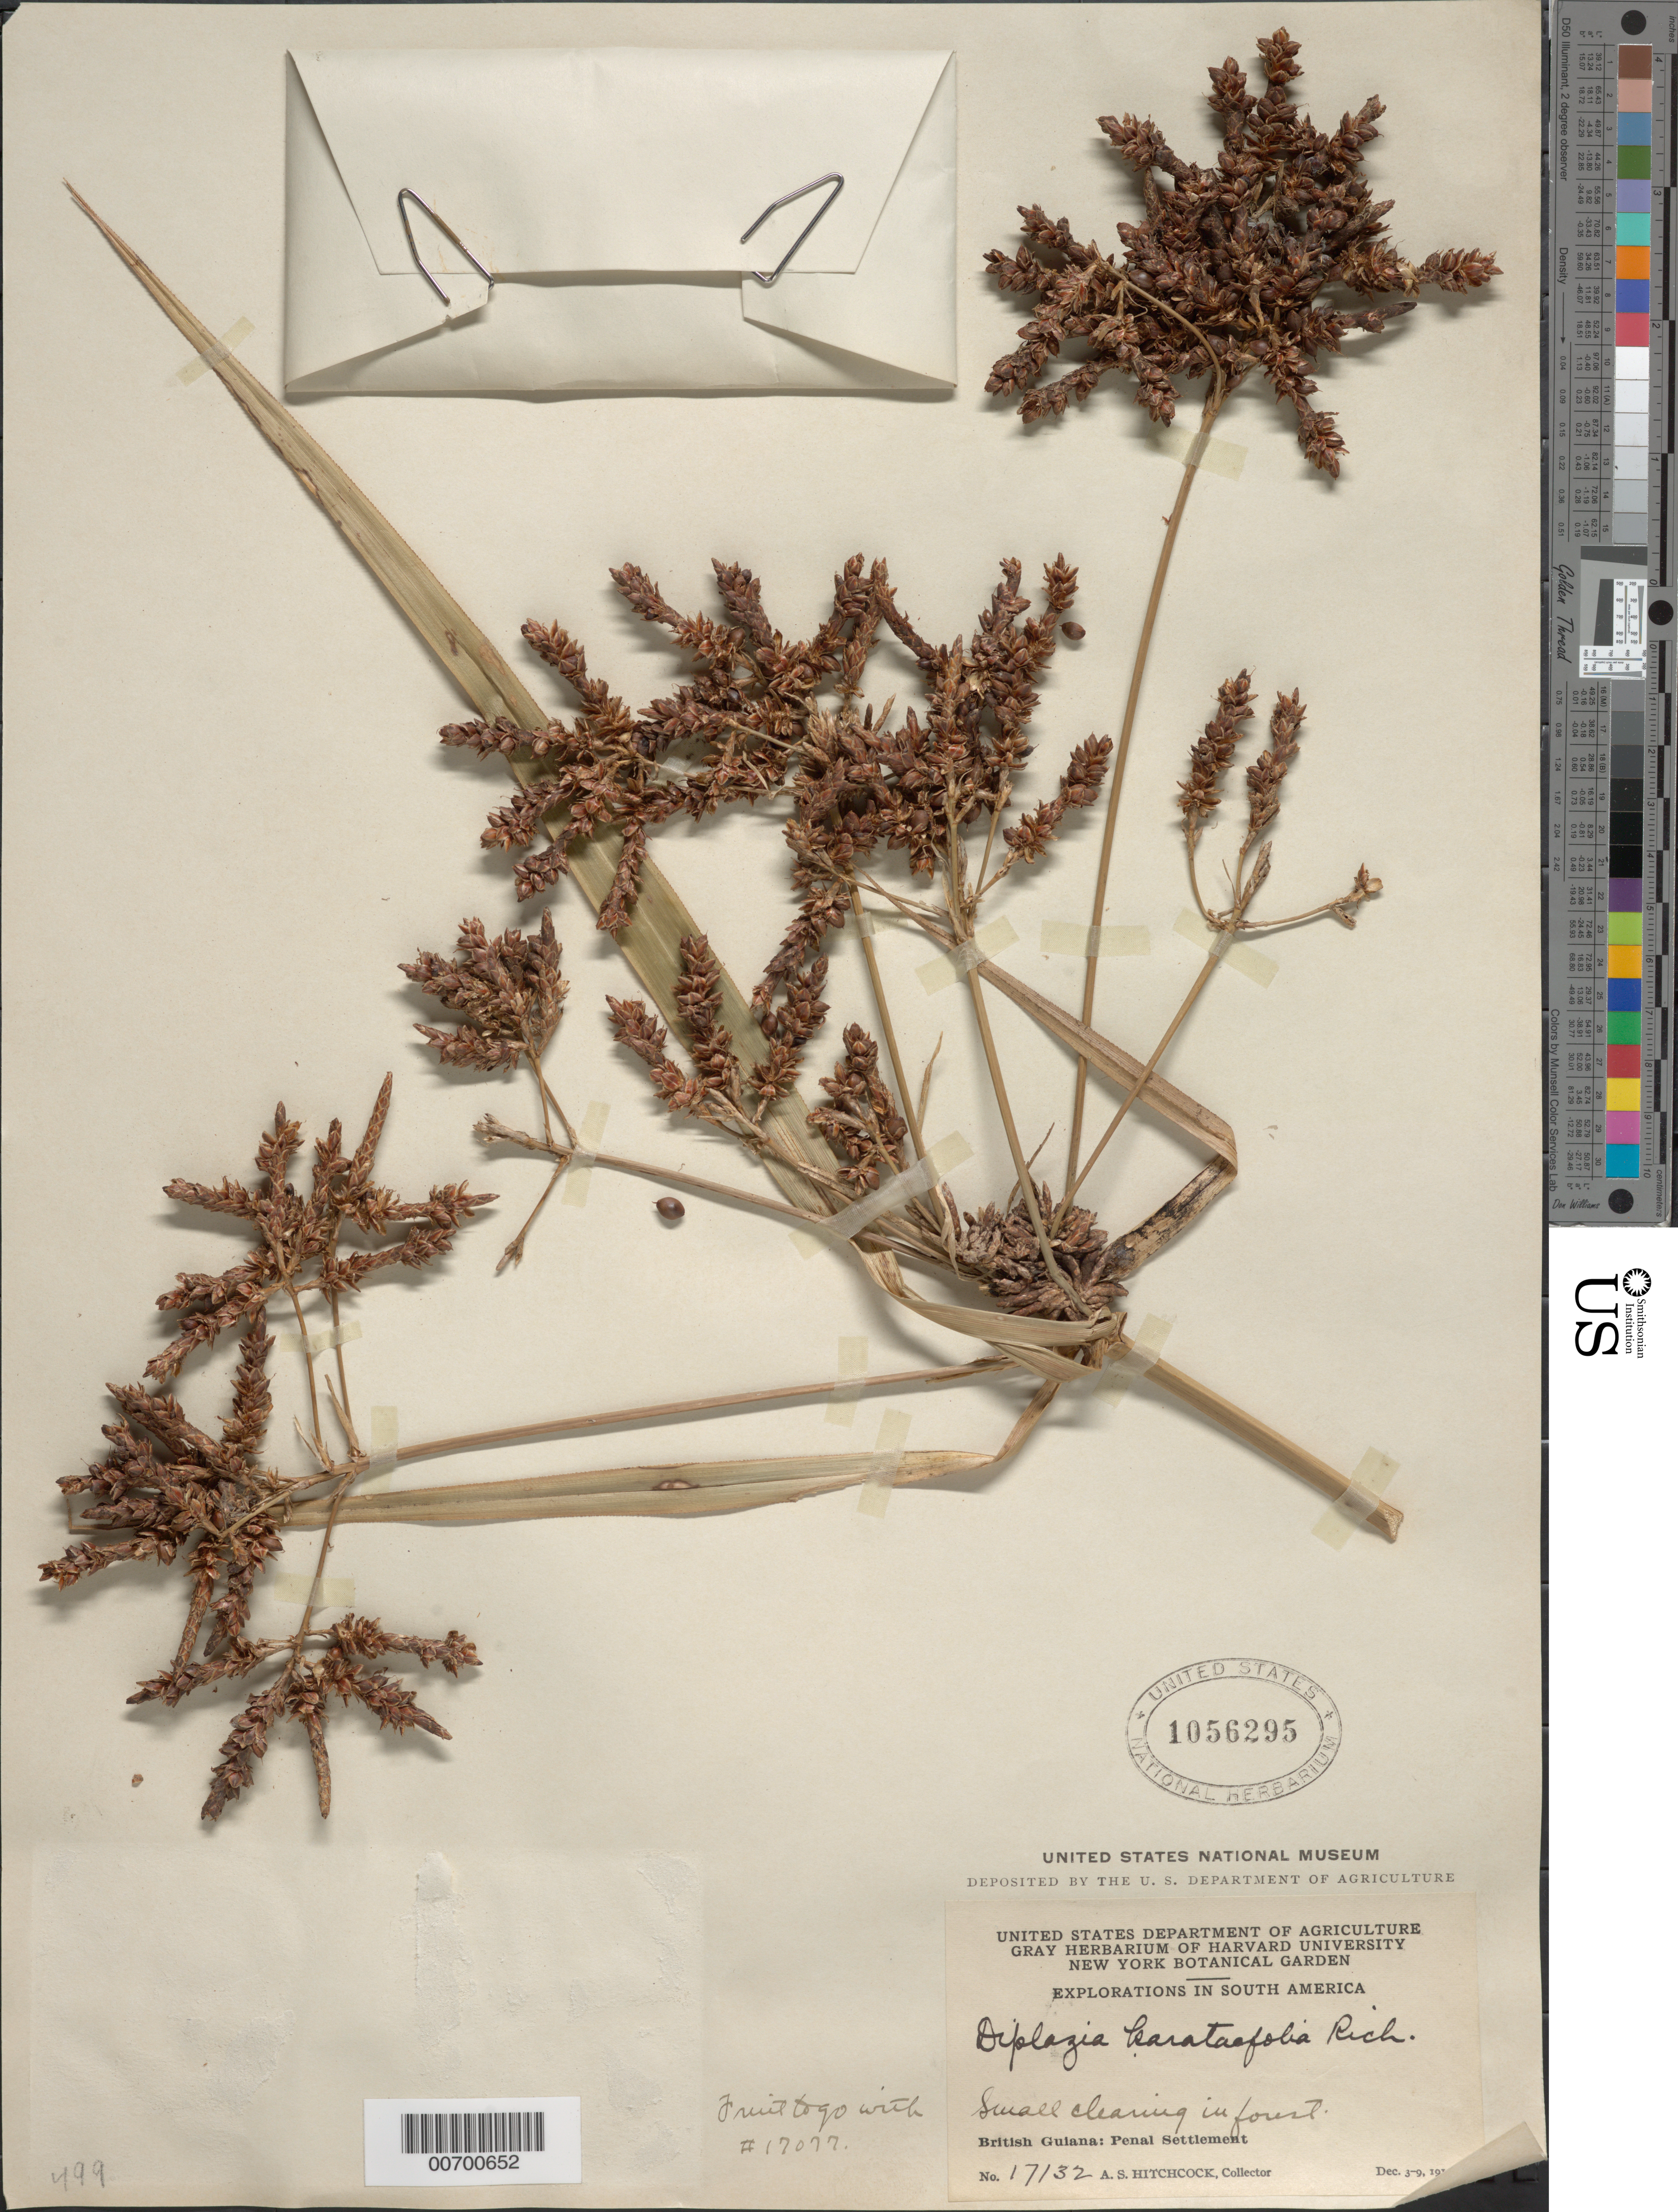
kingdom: Plantae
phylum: Tracheophyta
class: Liliopsida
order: Poales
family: Cyperaceae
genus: Diplasia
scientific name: Diplasia karatifolia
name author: Rich.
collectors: A. S. Hitchcock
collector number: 17132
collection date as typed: Dec. 3-9, 1919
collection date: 1919-12-03/1919-12-09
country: Guyana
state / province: Cuyuni-Mazaruni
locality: Penal Settlement, on W side of Essequibo River, near mouth of Mazaruni River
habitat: Small clearing in forest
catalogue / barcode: US 1056295